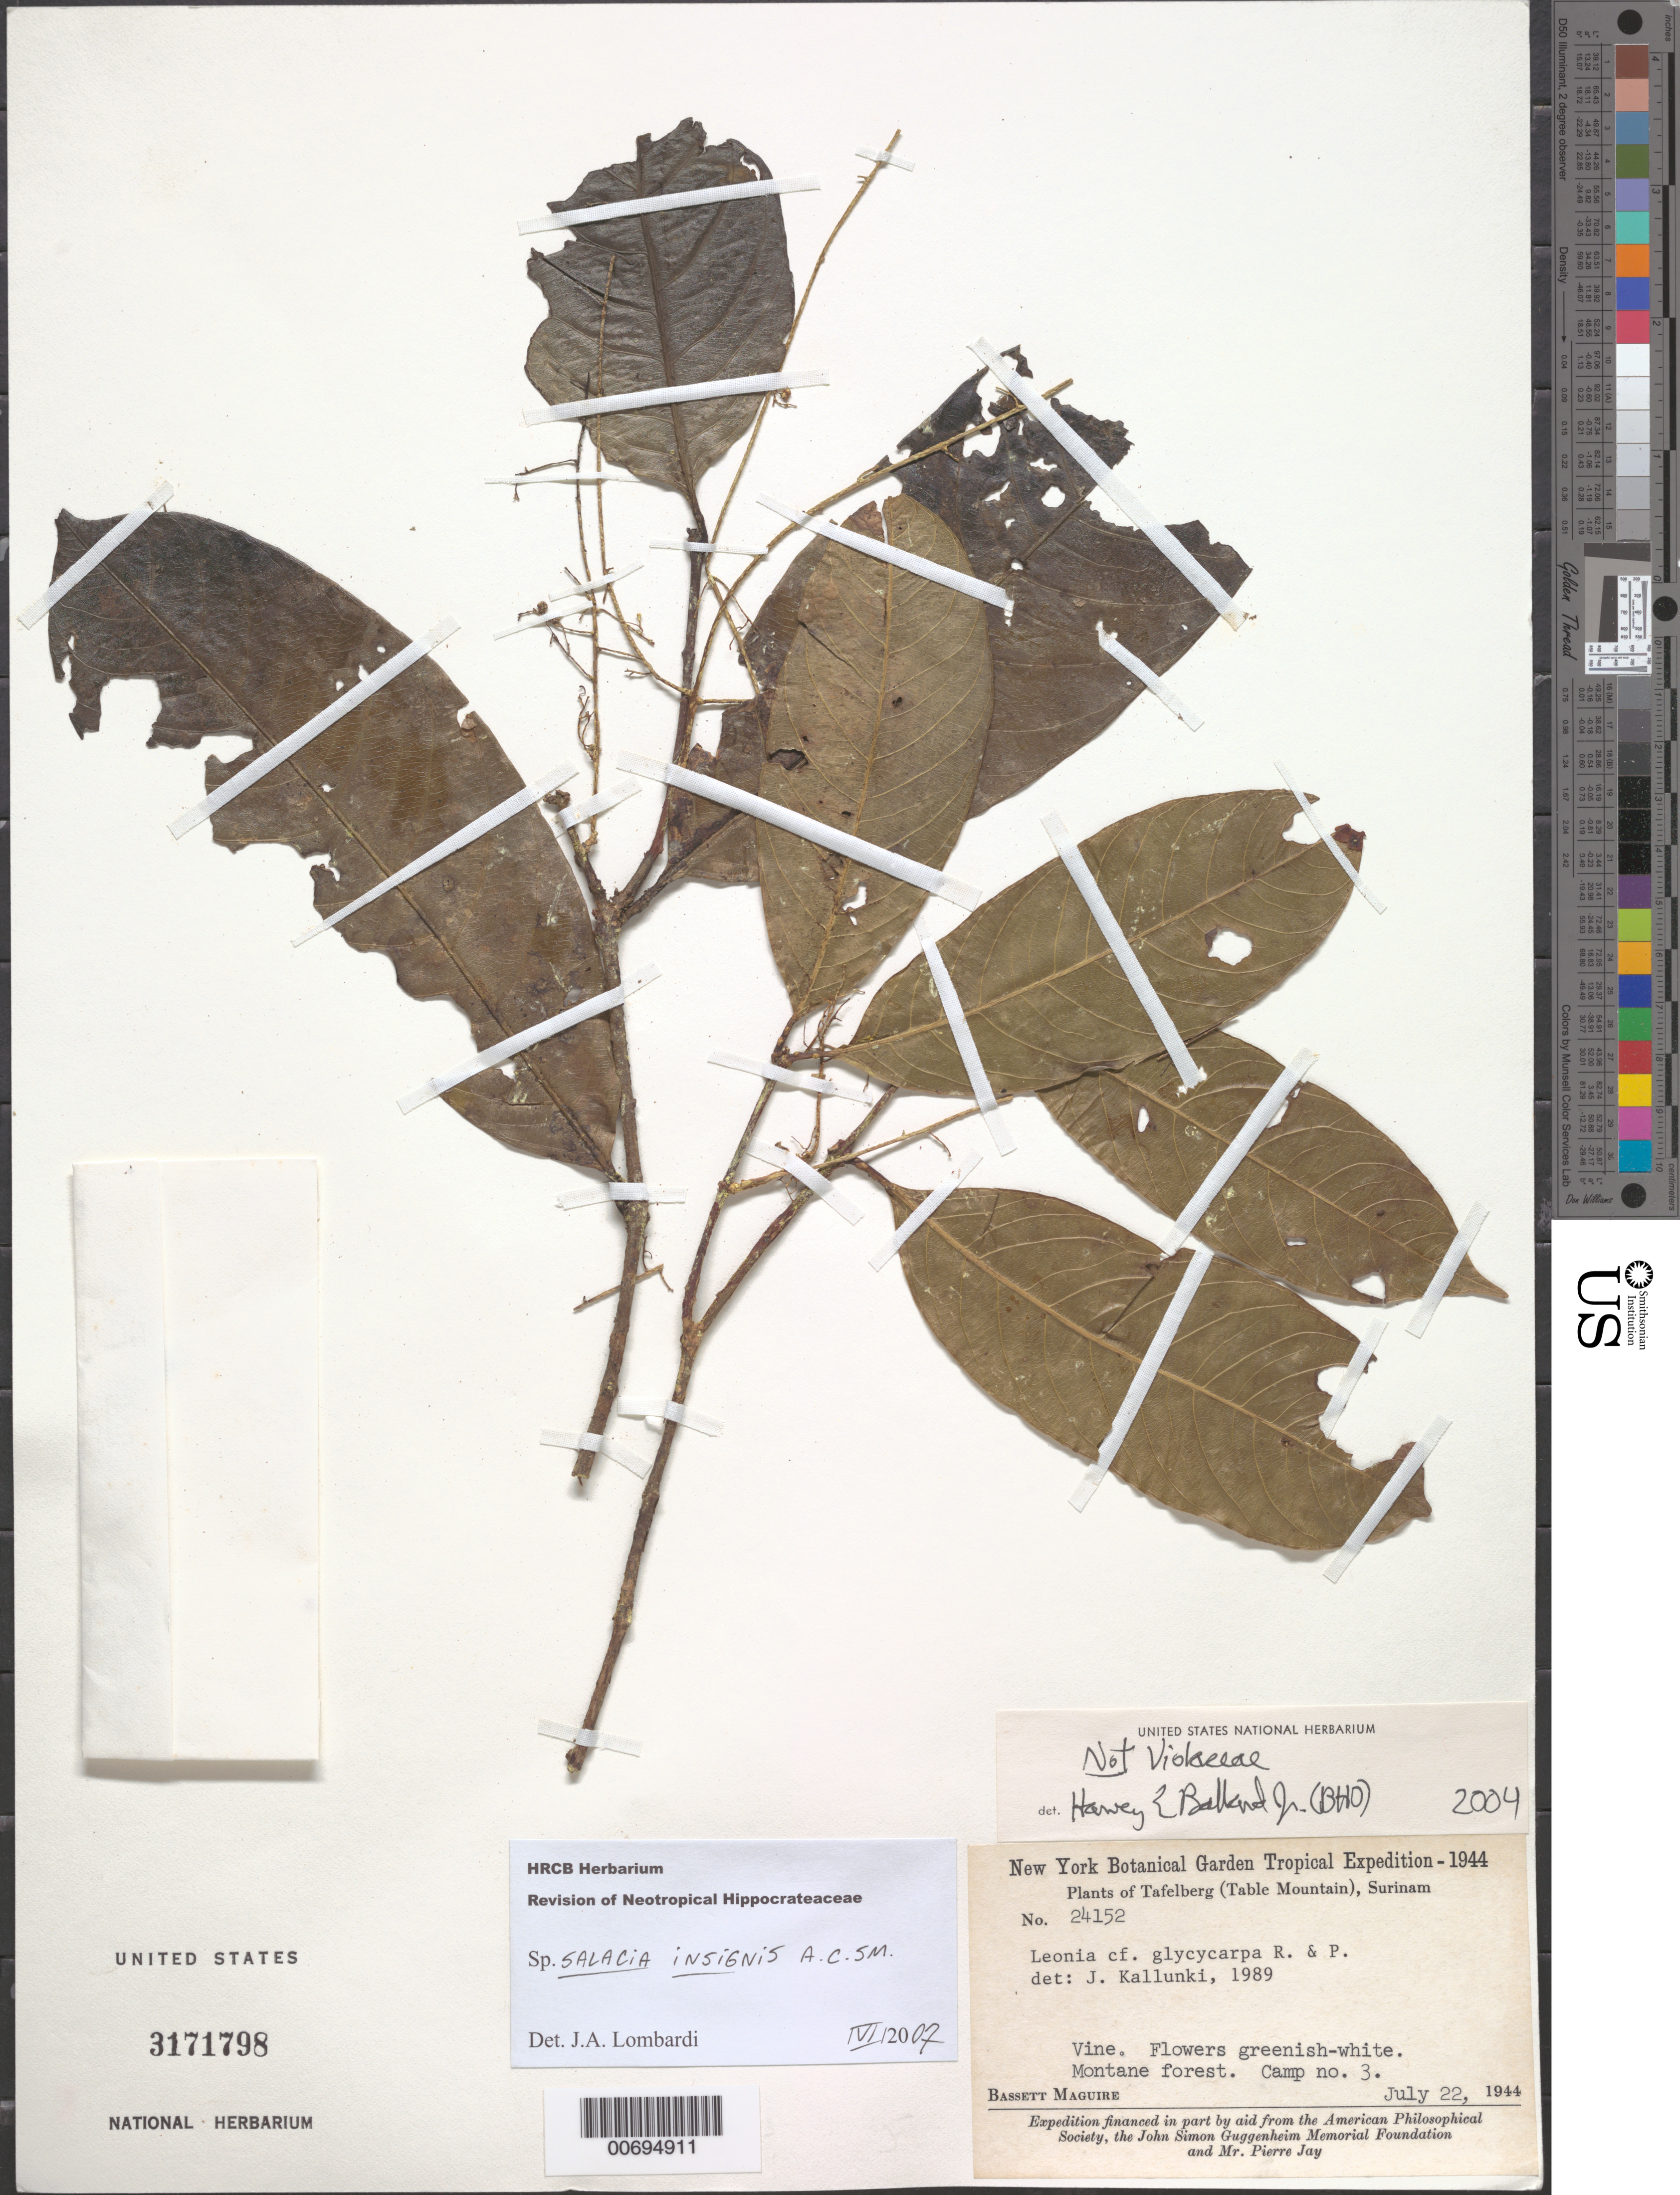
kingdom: Plantae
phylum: Tracheophyta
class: Magnoliopsida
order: Celastrales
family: Celastraceae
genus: Salacia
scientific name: Salacia insignis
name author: A.C. Sm.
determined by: Lombardi, Julio A.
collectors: B. Maguire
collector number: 24152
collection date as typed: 22-Jul-44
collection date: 1944-07-22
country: Suriname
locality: Coppename River Headwaters, Kwatta Camp (No. 3)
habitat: Montane forest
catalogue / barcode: US 3171798